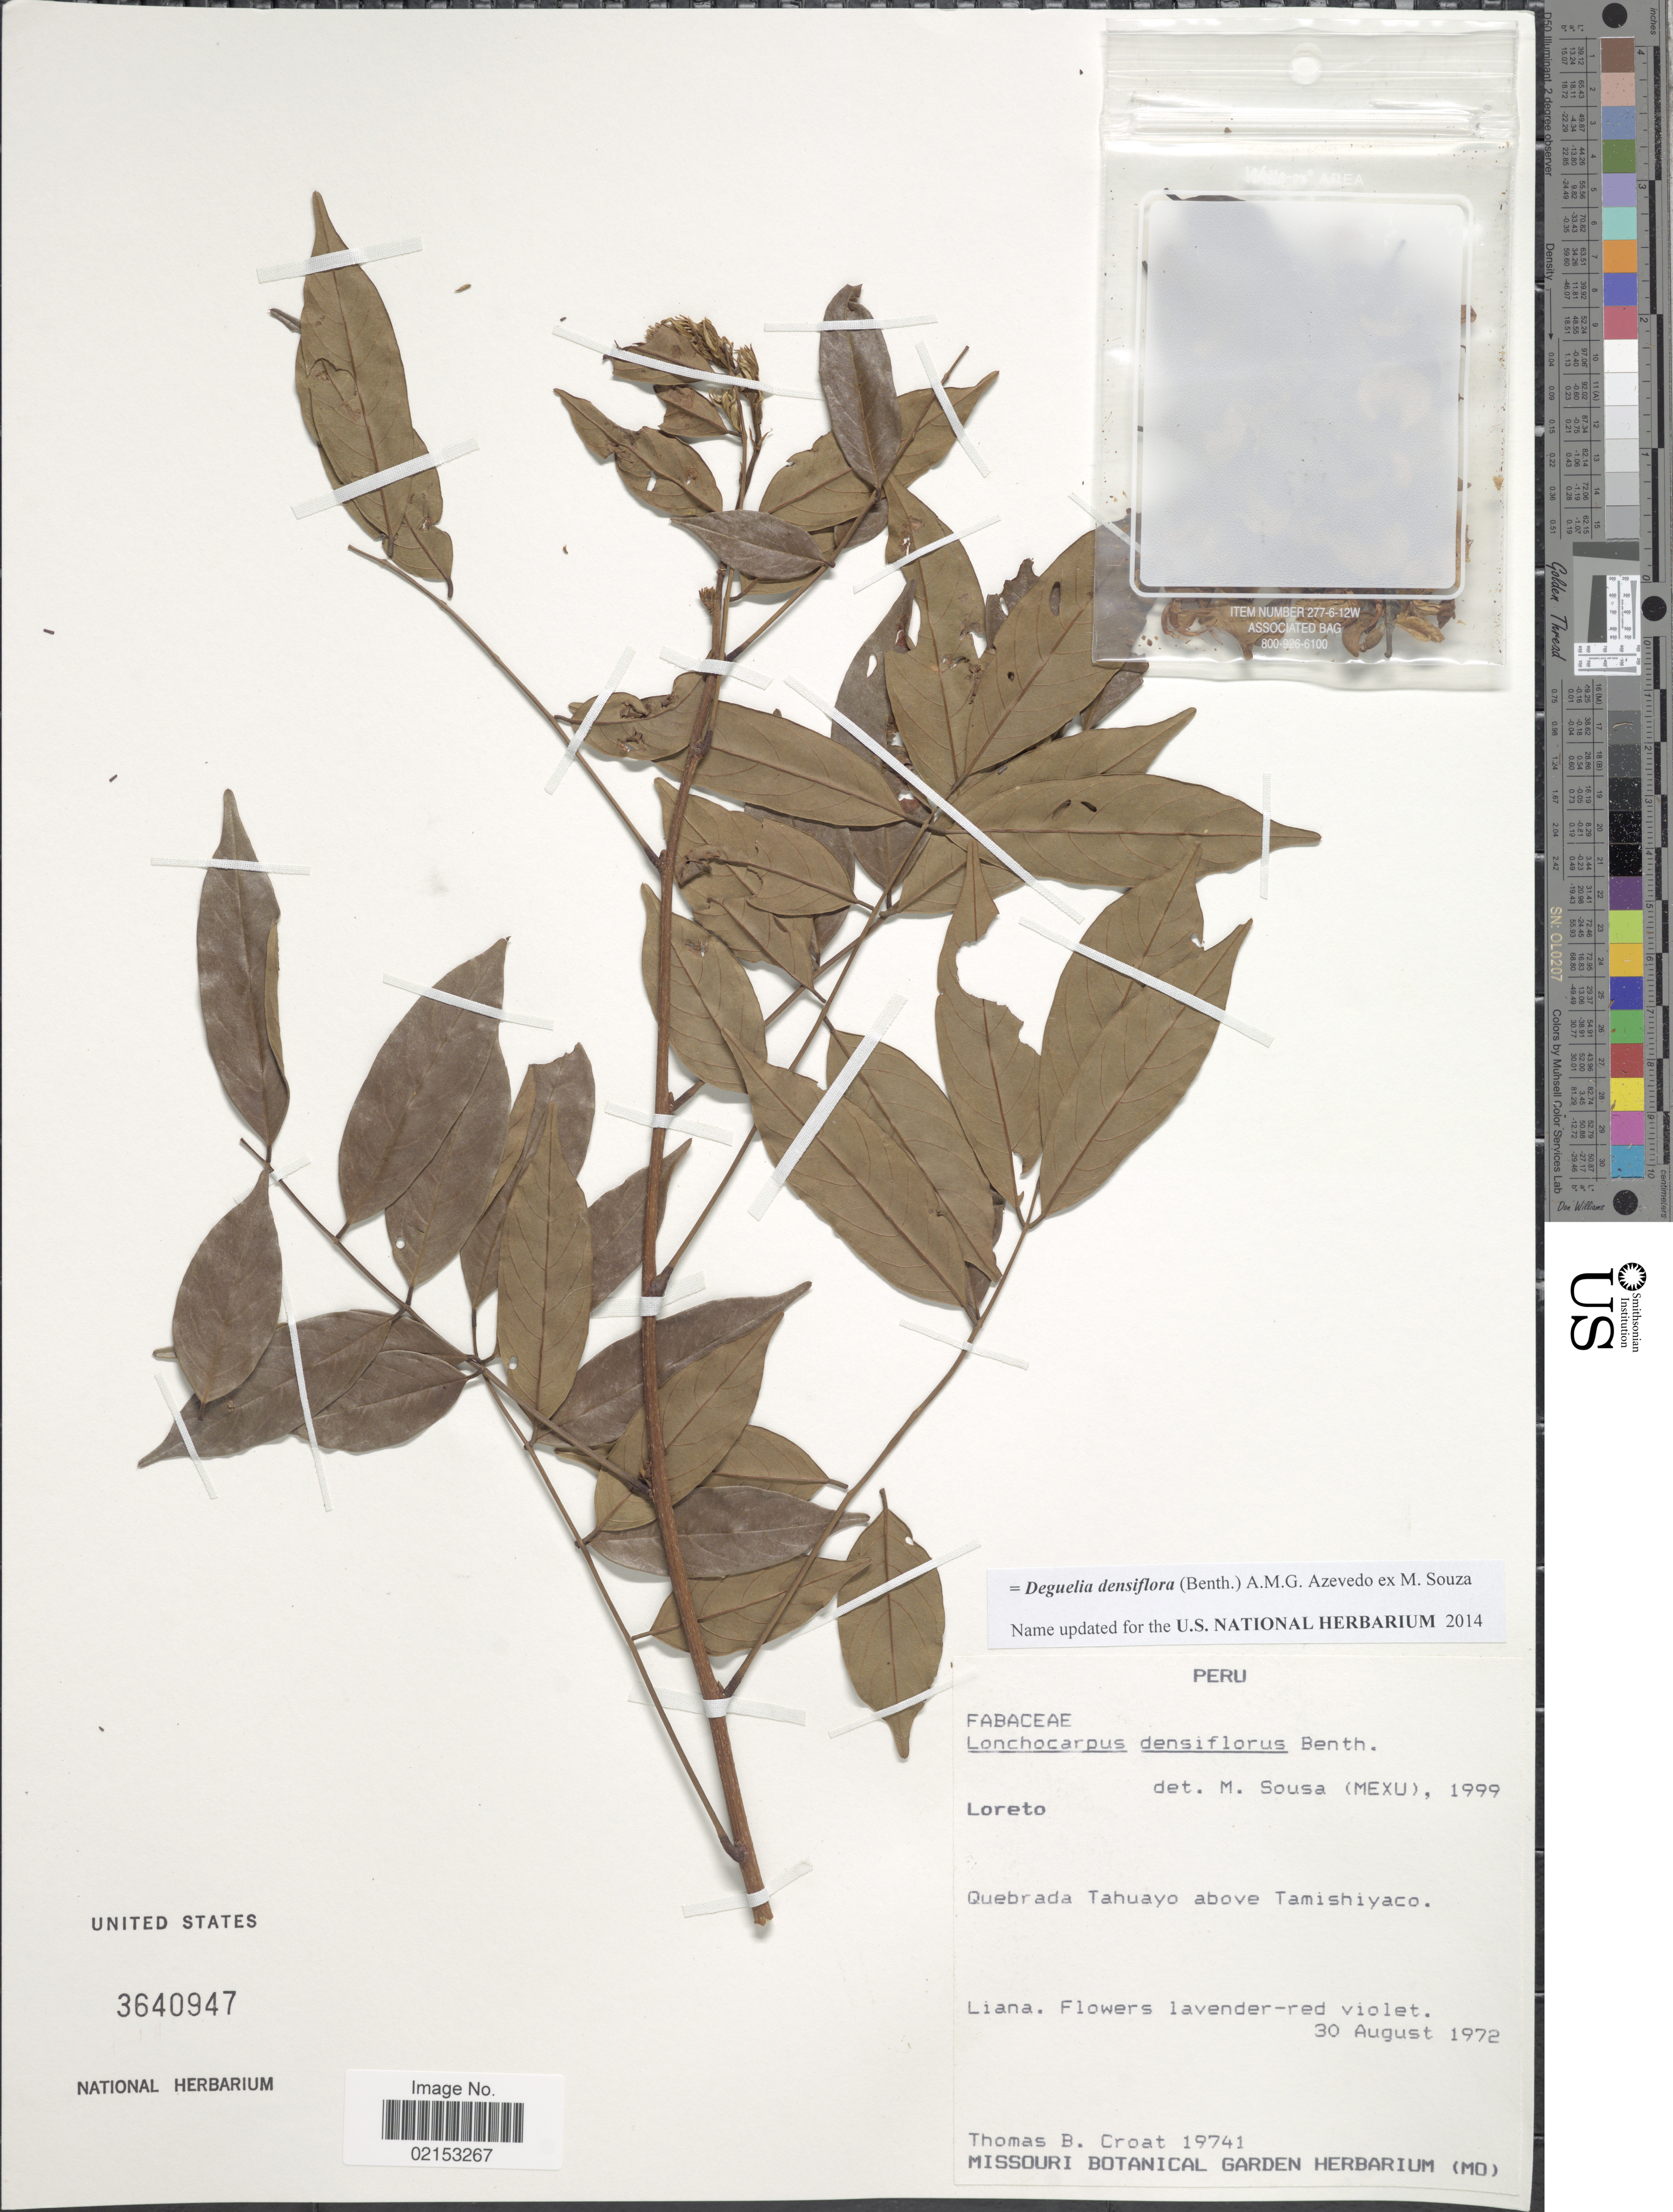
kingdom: Plantae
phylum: Tracheophyta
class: Magnoliopsida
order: Fabales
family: Fabaceae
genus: Deguelia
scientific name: Deguelia densiflora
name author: (Benth.) A.M.G. Azevedo ex M. Sousa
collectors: T. B. Croat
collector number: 19741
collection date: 1972-08-30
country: Peru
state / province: Loreto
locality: Quebrada Tahuayo above Tamishiyaco.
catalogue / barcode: US 3640947